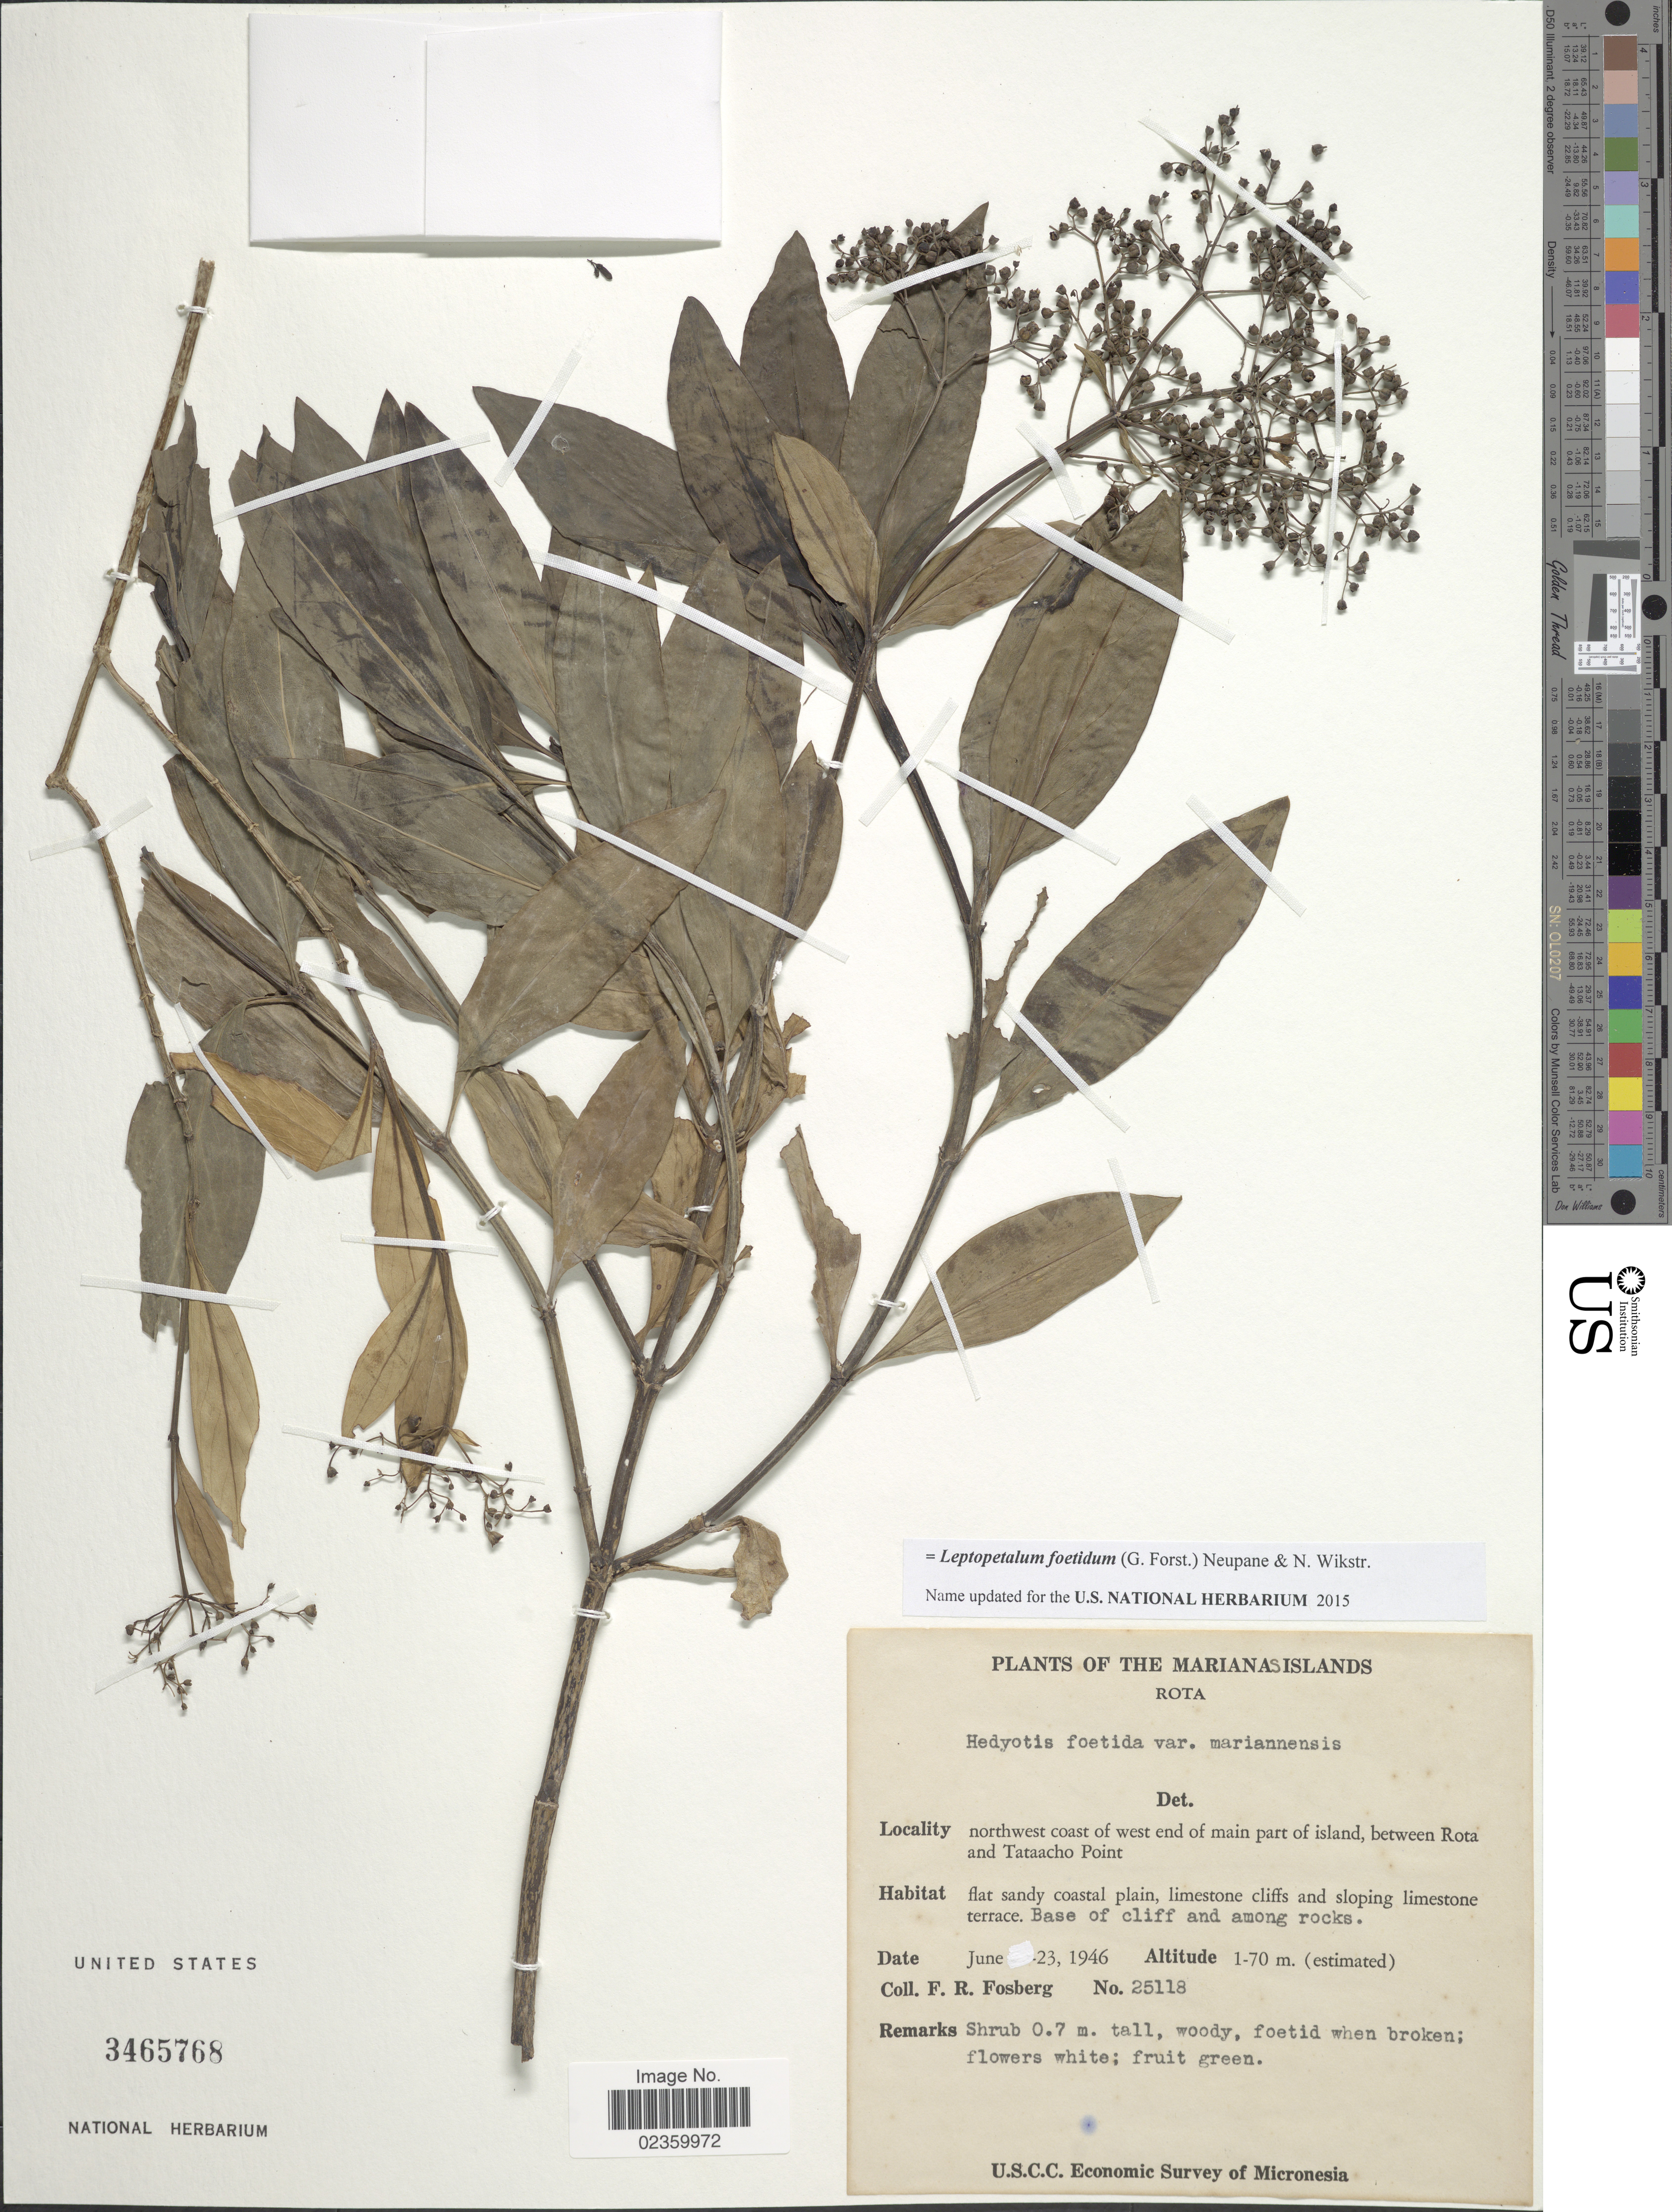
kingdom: Plantae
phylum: Tracheophyta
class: Magnoliopsida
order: Gentianales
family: Rubiaceae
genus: Leptopetalum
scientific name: Leptopetalum foetidum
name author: (G. Forst.) Neupane & N. Wikstr.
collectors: F. R. Fosberg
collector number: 25118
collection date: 1946-06-23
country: Northern Mariana Islands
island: Rota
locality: Rota. Northwest coast of west end of main part of island, between Rota and Tataacho Point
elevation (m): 1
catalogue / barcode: US 3465768